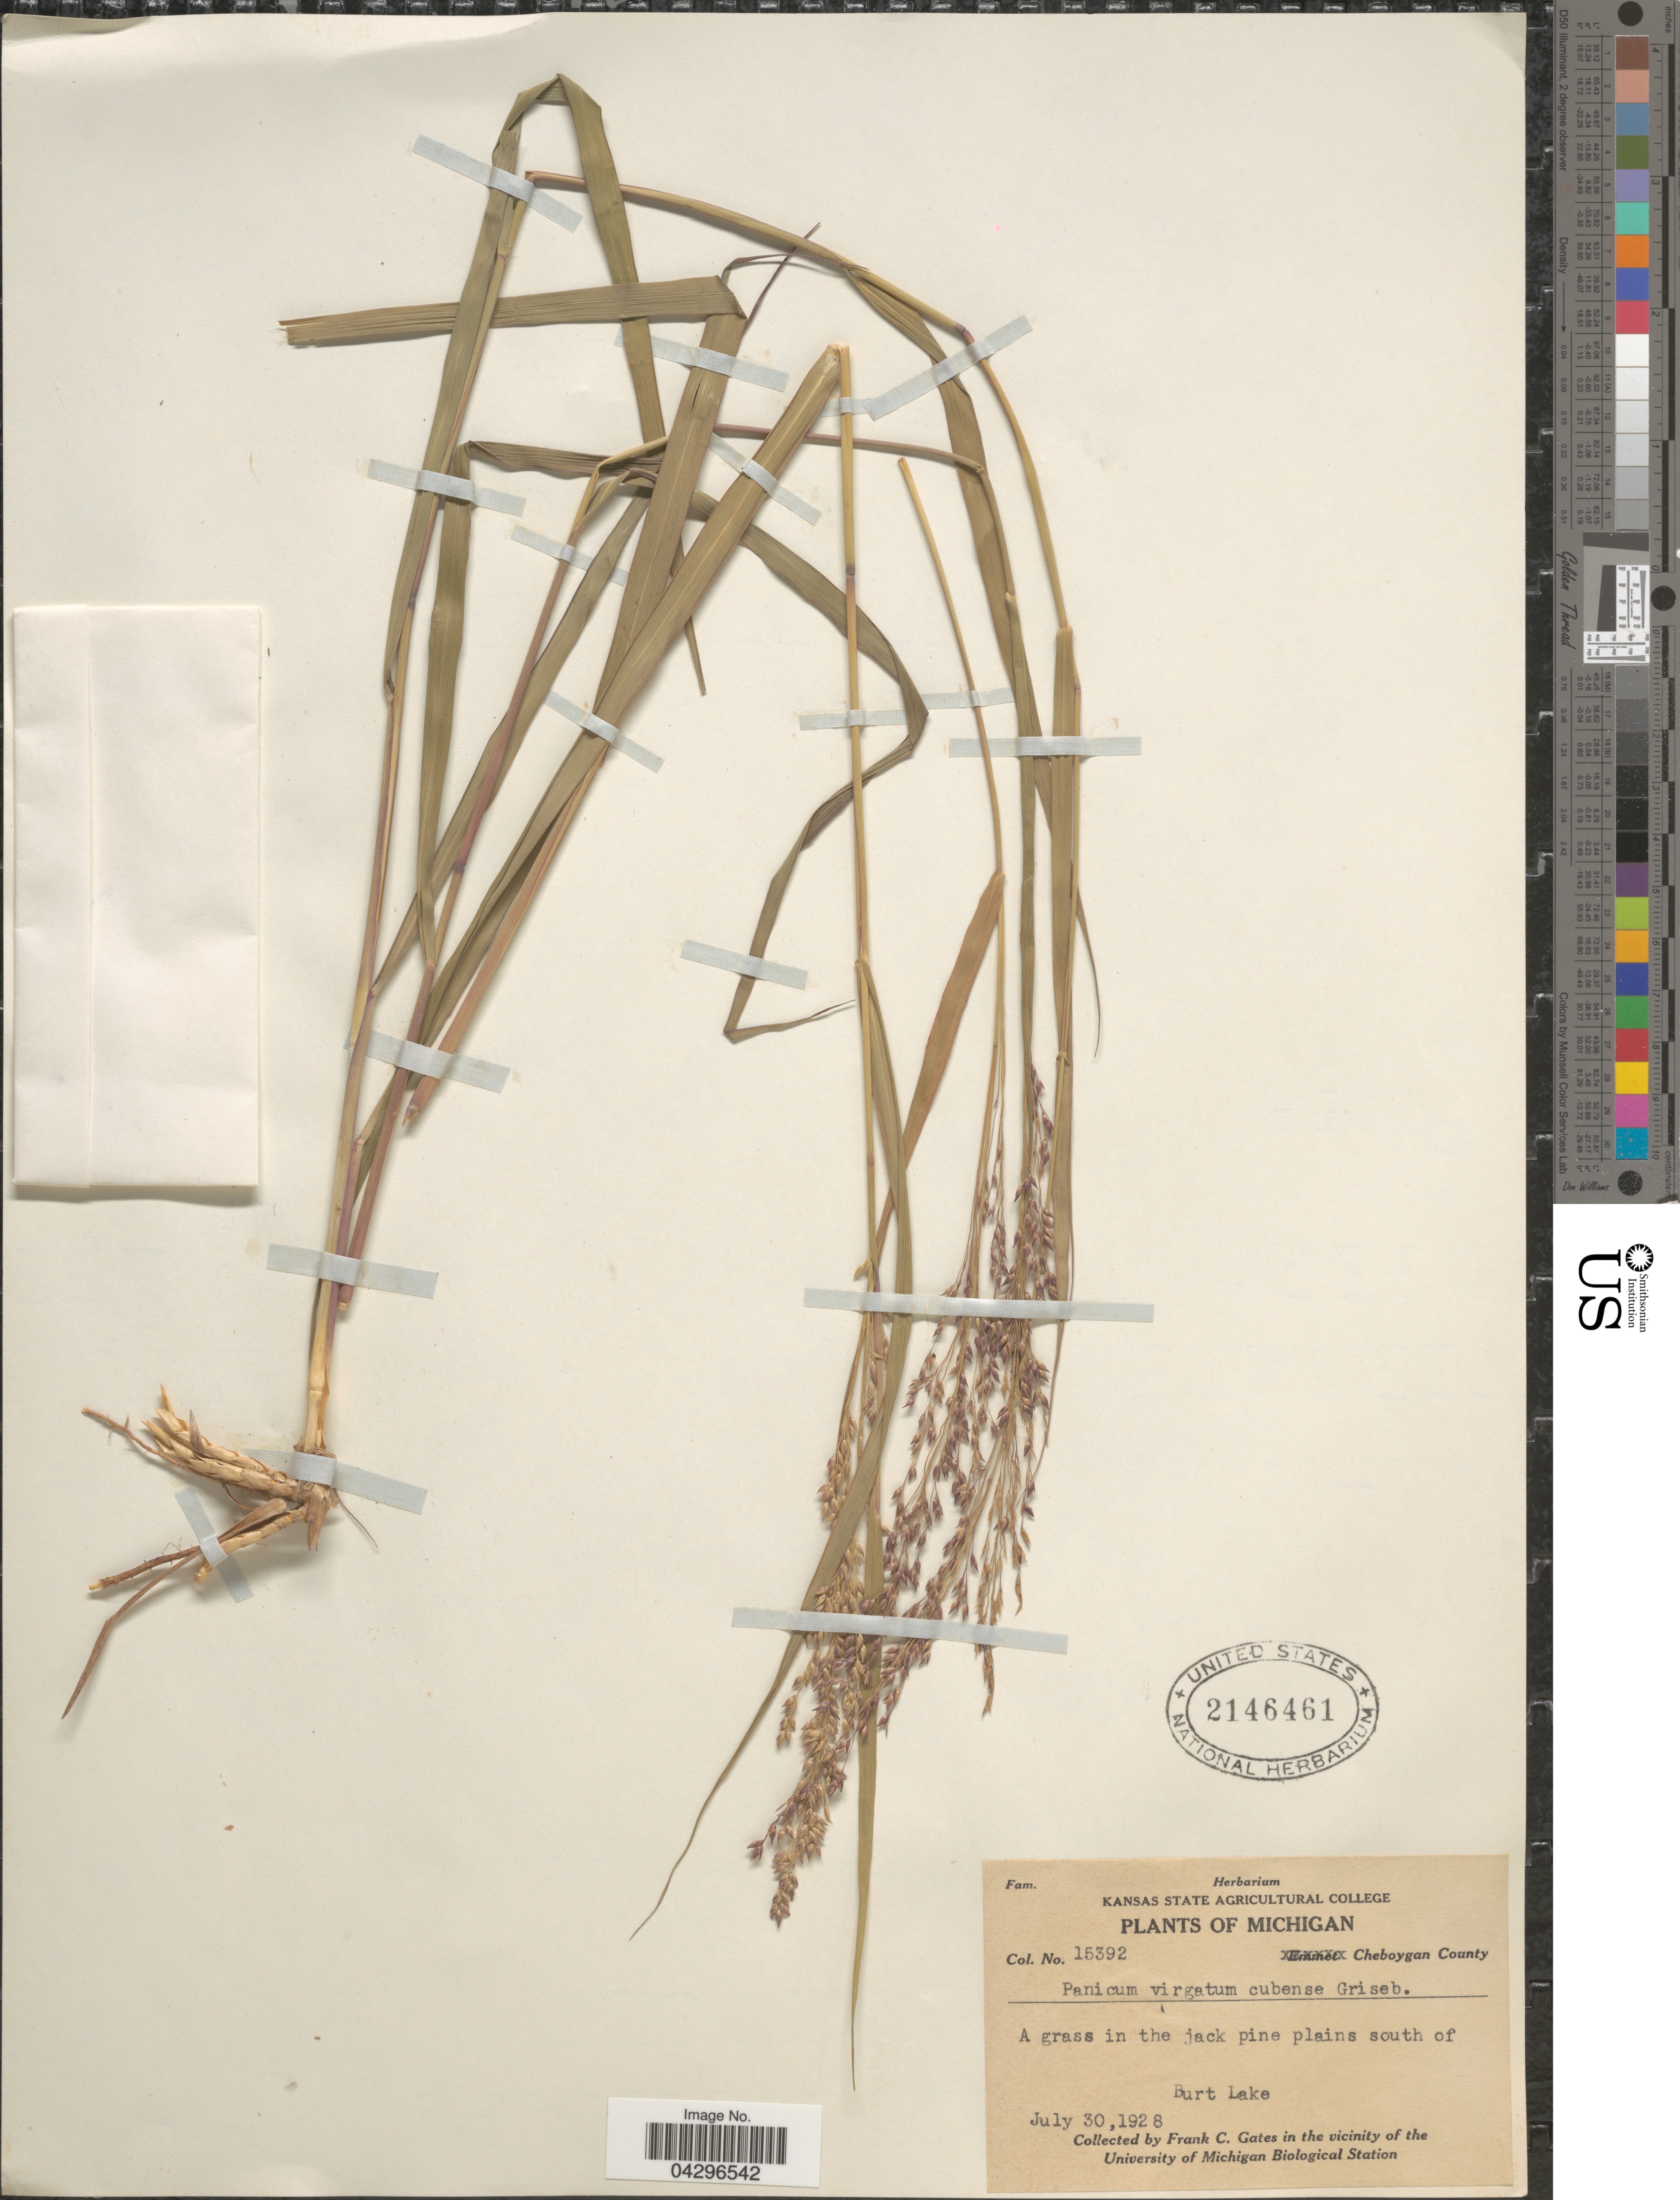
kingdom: Plantae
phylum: Tracheophyta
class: Liliopsida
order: Poales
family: Poaceae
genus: Panicum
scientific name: Panicum virgatum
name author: L.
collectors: F. C. Gates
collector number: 15392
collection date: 1928-07-30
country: United States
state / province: Michigan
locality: Cheboygan County. A grass in the jack pine plains south of Burt Lake. In the vicinity of the University of Michigan Biological Station.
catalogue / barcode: US 2146461